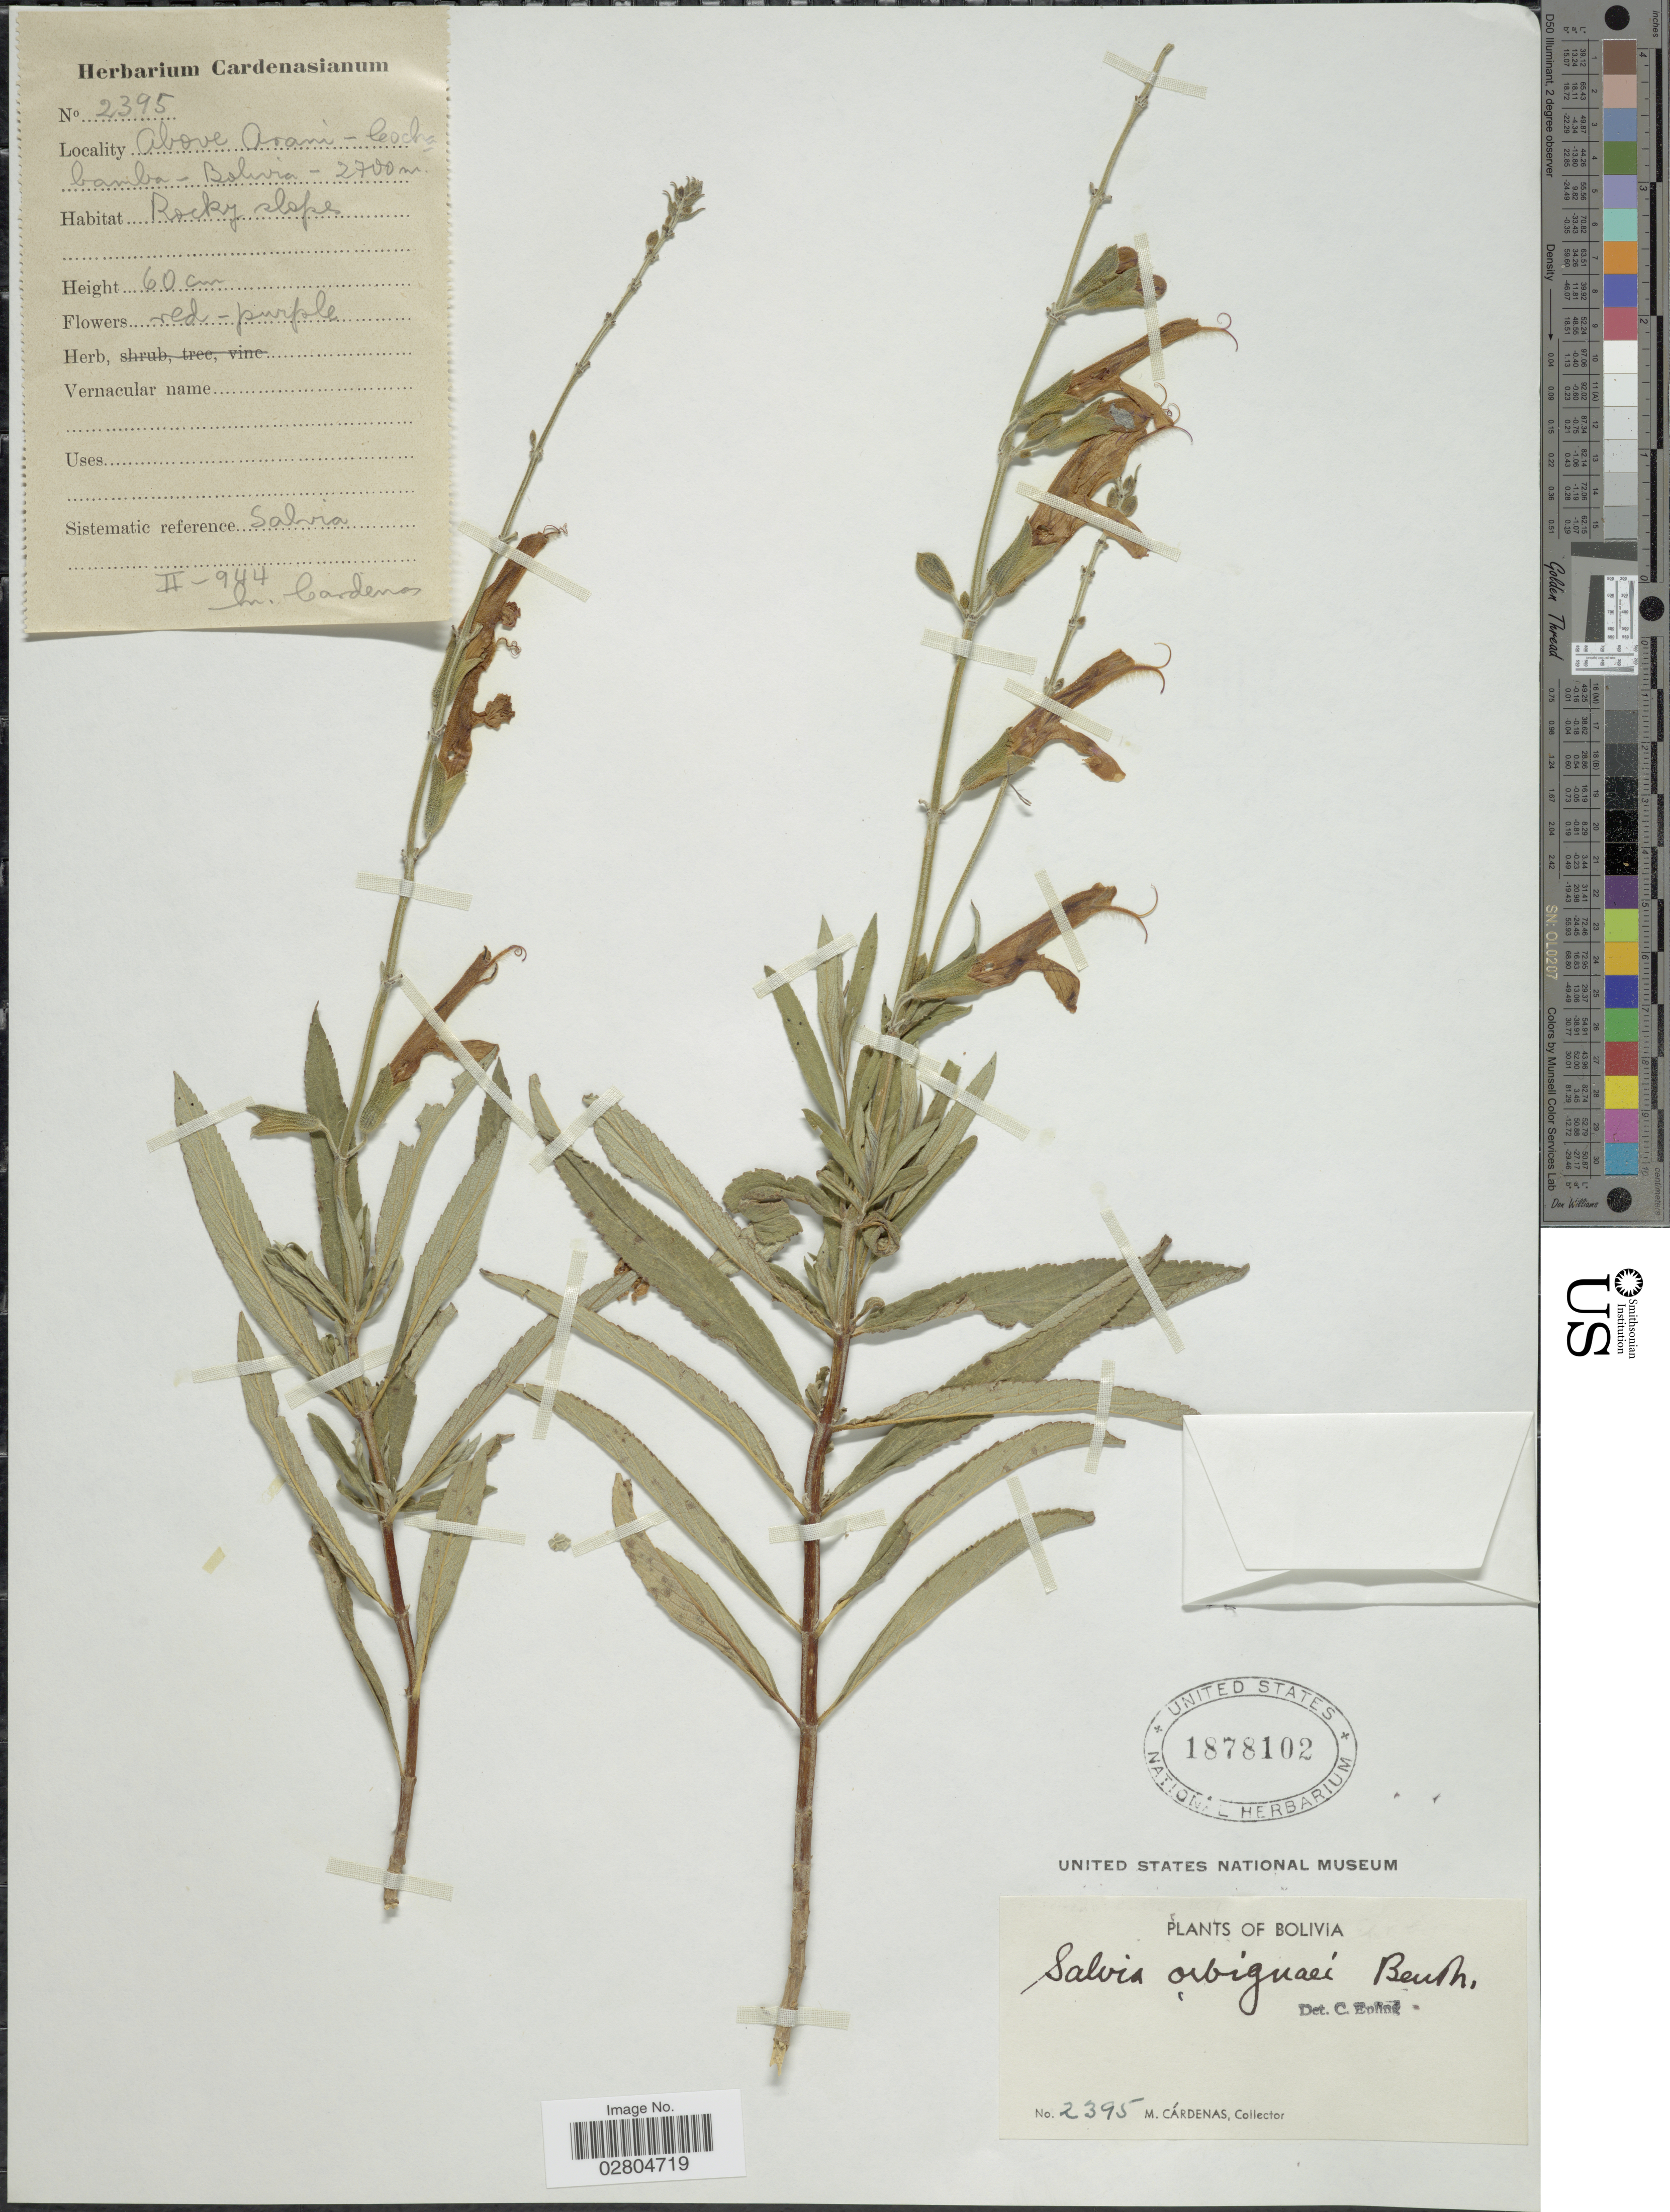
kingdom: Plantae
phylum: Tracheophyta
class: Magnoliopsida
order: Lamiales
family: Lamiaceae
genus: Salvia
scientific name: Salvia orbignaei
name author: Benth.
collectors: M. Cárdenas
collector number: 2395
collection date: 1944-02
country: Bolivia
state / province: Cochabamba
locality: Above Arani.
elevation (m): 2700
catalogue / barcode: US 1878102